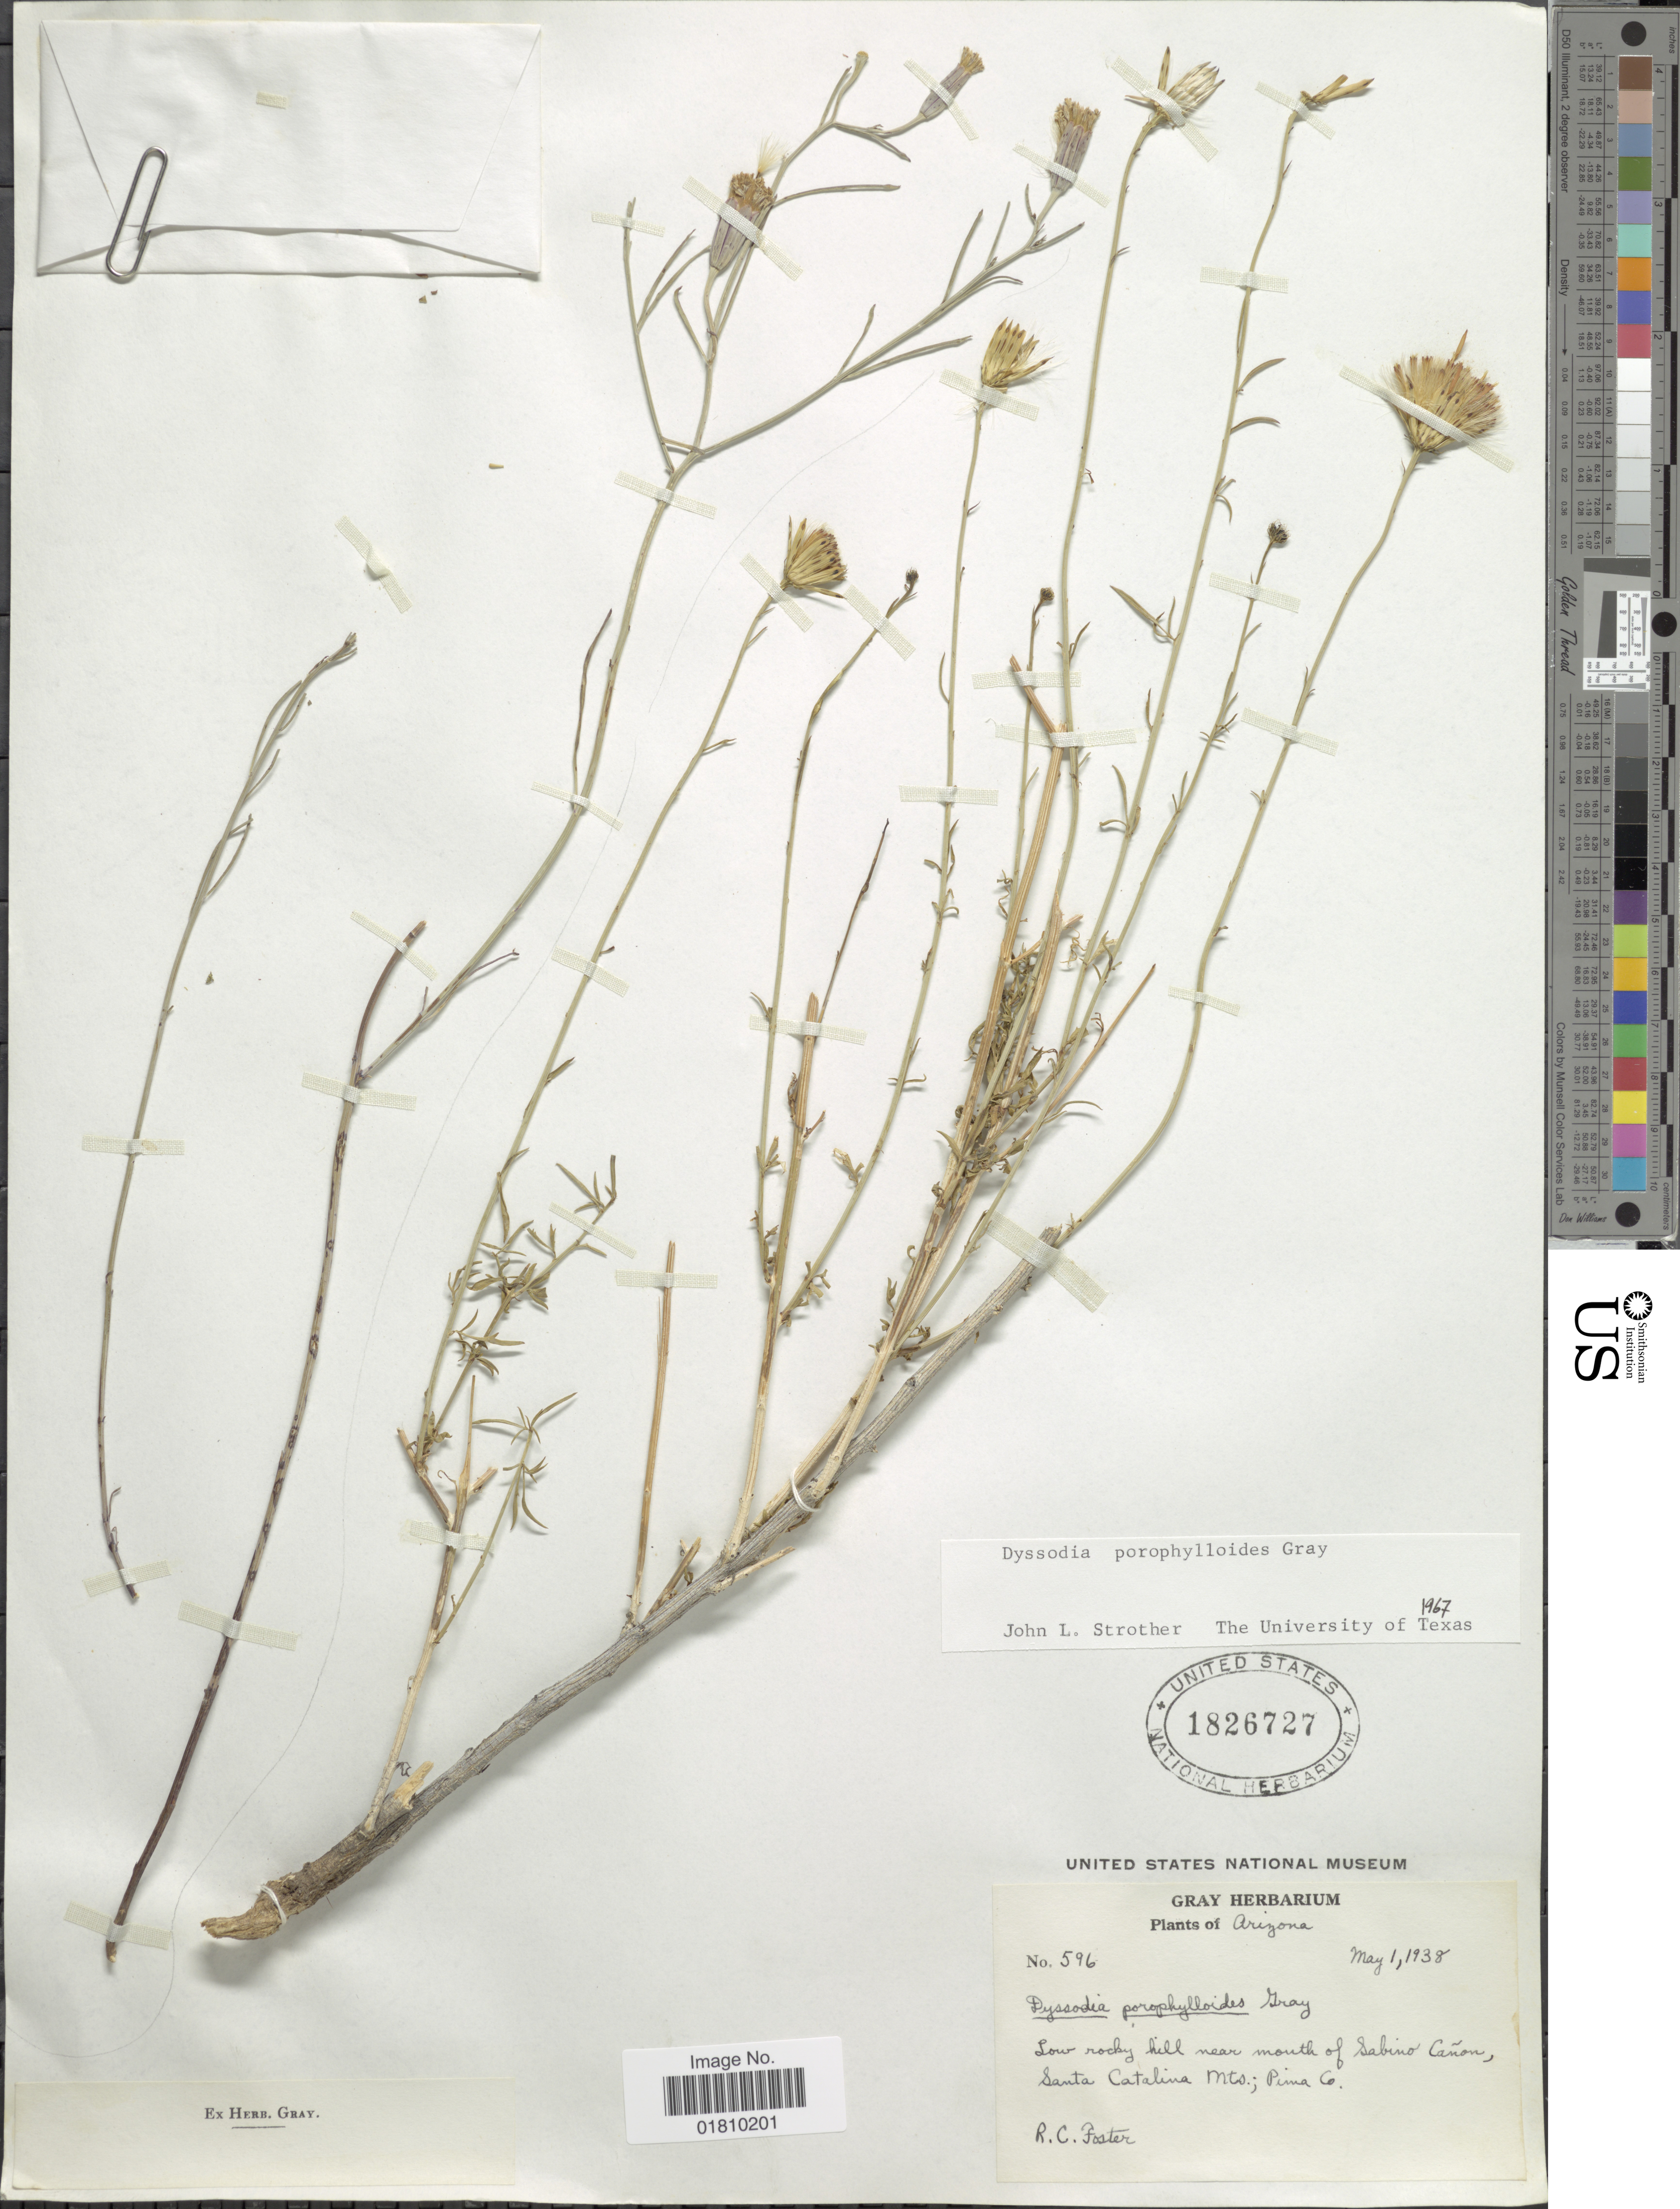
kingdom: Plantae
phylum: Tracheophyta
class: Magnoliopsida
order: Asterales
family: Asteraceae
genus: Adenophyllum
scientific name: Adenophyllum porophylloides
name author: (A. Gray) Strother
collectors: R. C. Foster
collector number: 596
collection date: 1938-05-01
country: United States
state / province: Arizona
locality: Low rocky hill near mouth of Sabino Cañon Santa Catalina Mts.,Pima Co.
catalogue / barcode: US 1826727